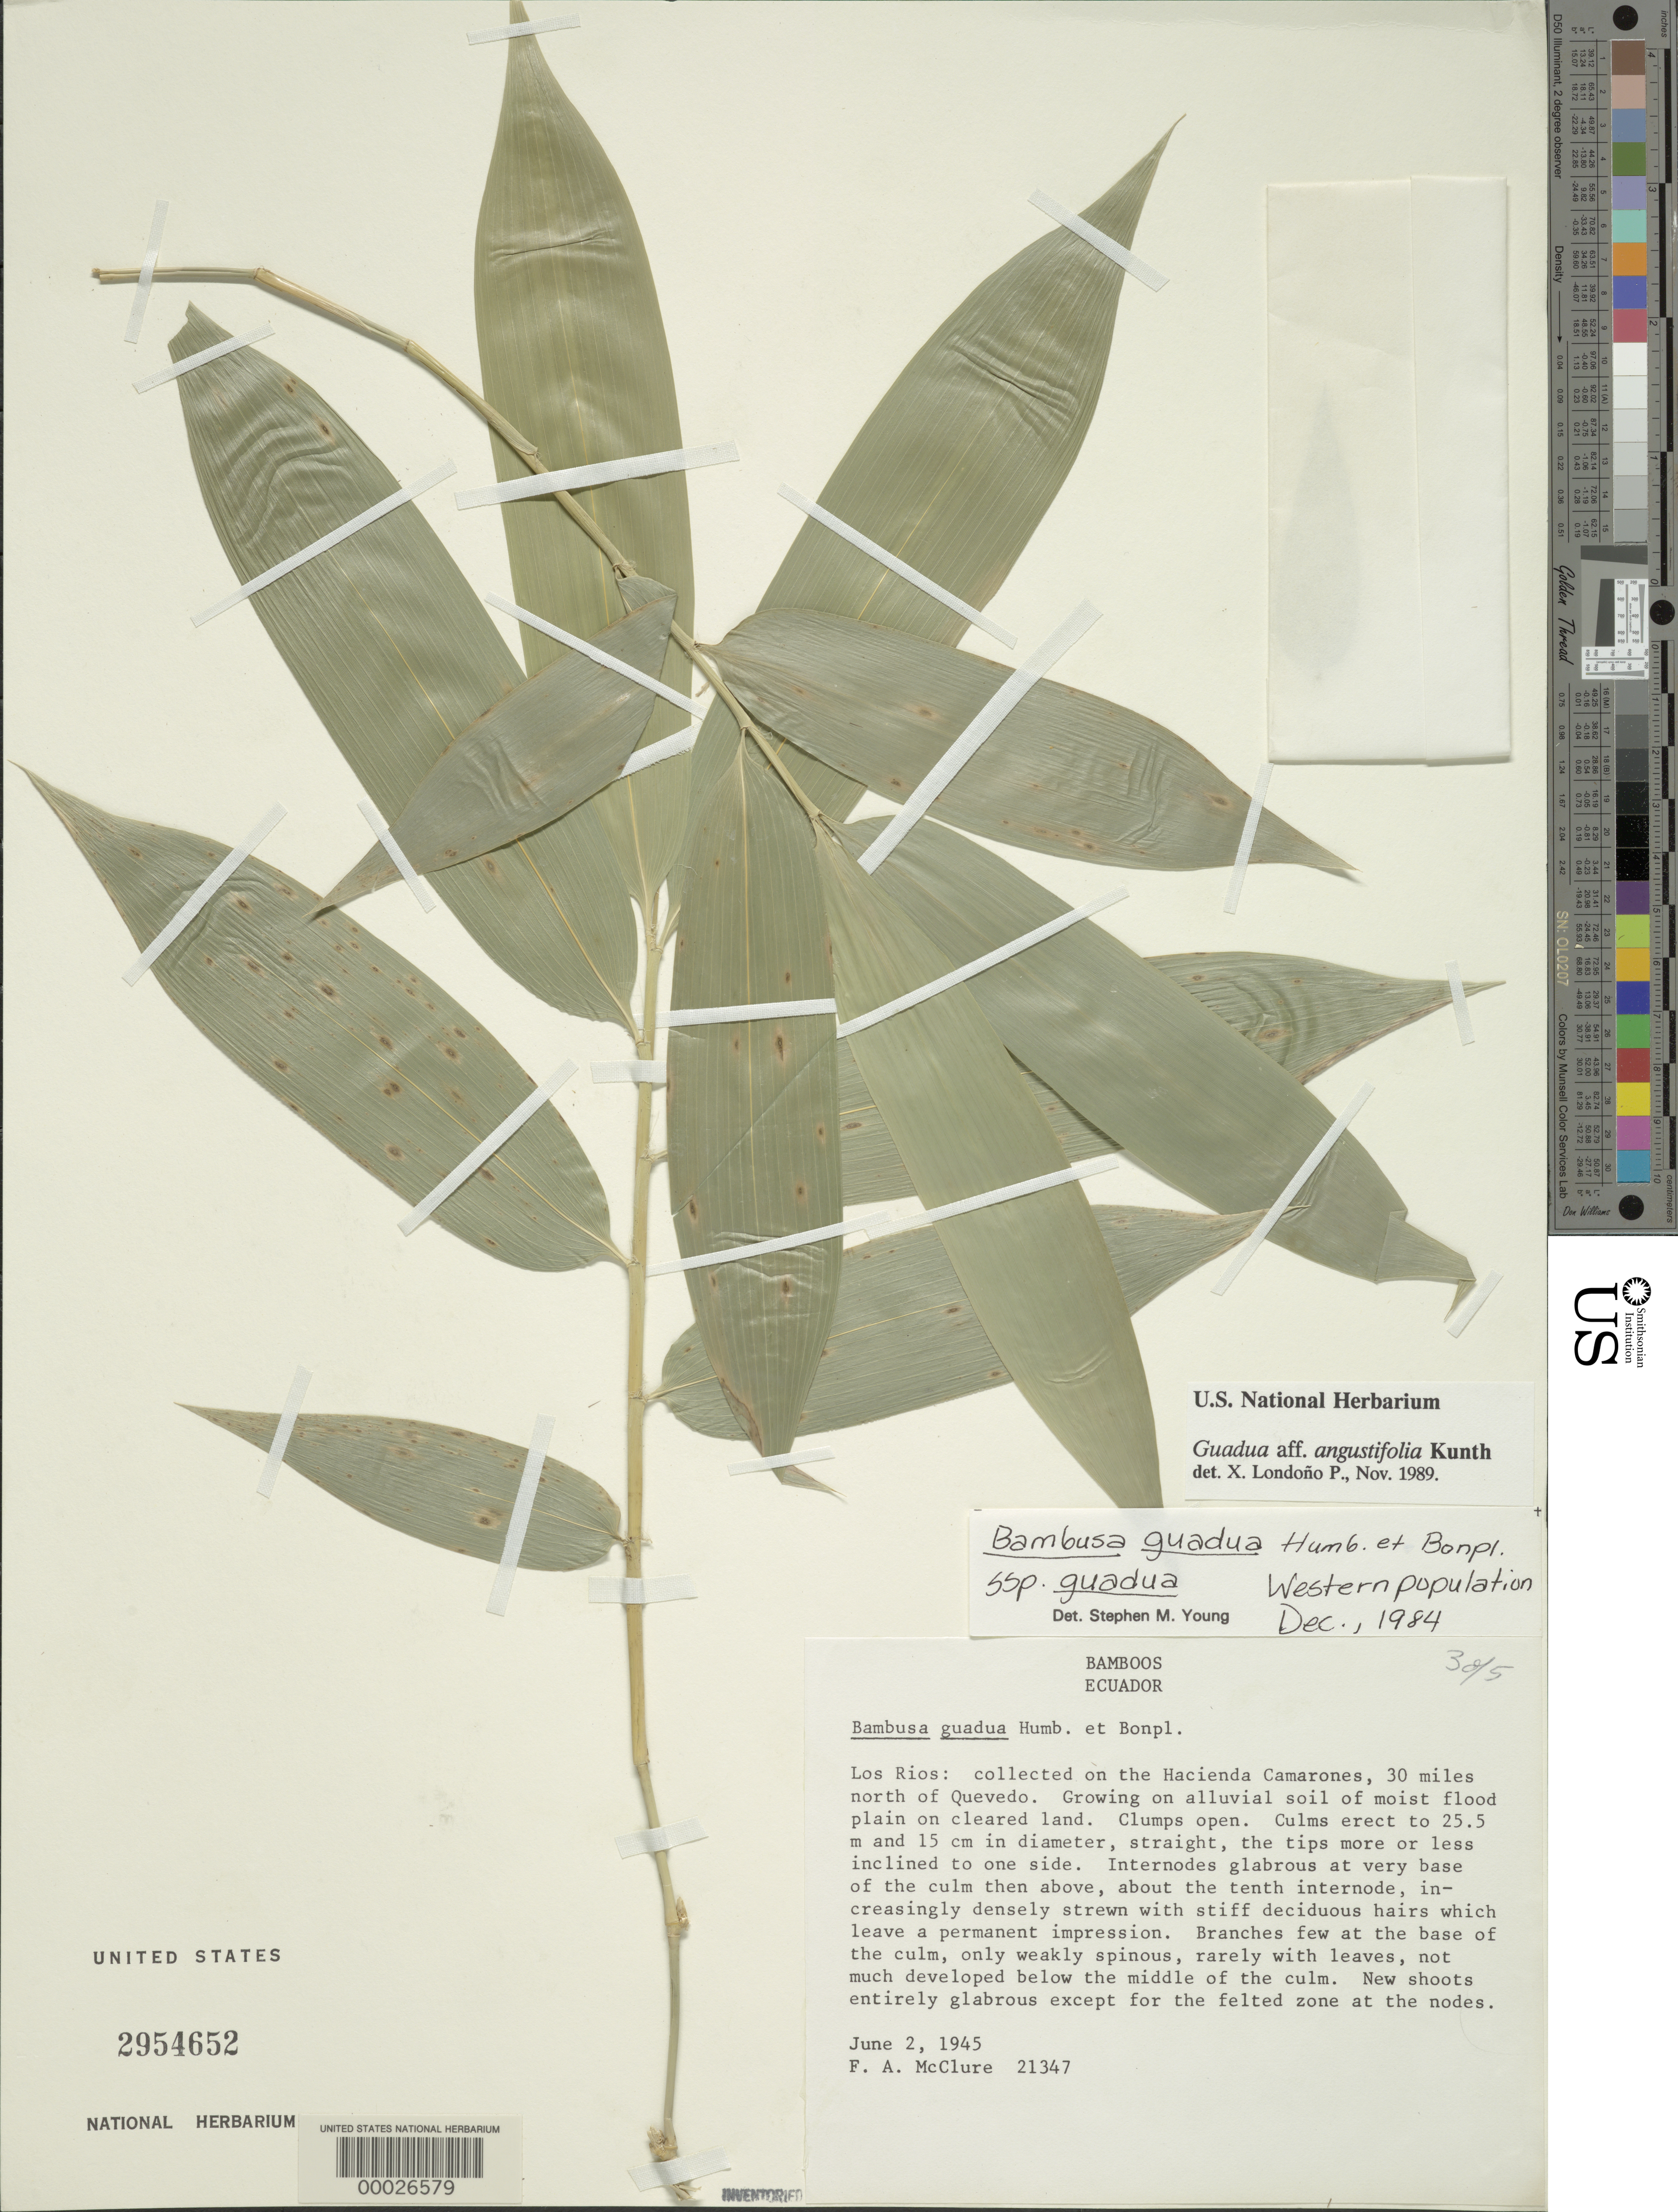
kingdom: Plantae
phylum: Tracheophyta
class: Liliopsida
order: Poales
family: Poaceae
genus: Guadua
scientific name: Guadua angustifolia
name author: Kunth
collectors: F. A. McClure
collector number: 21347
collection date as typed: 02 Jun 1945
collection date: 1945-06-02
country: Ecuador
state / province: Los Ríos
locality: Hacienda Camarones, 30 mi N of Quevedo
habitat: Alluvial soil of moist flood plain on cleared land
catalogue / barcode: US 2954652